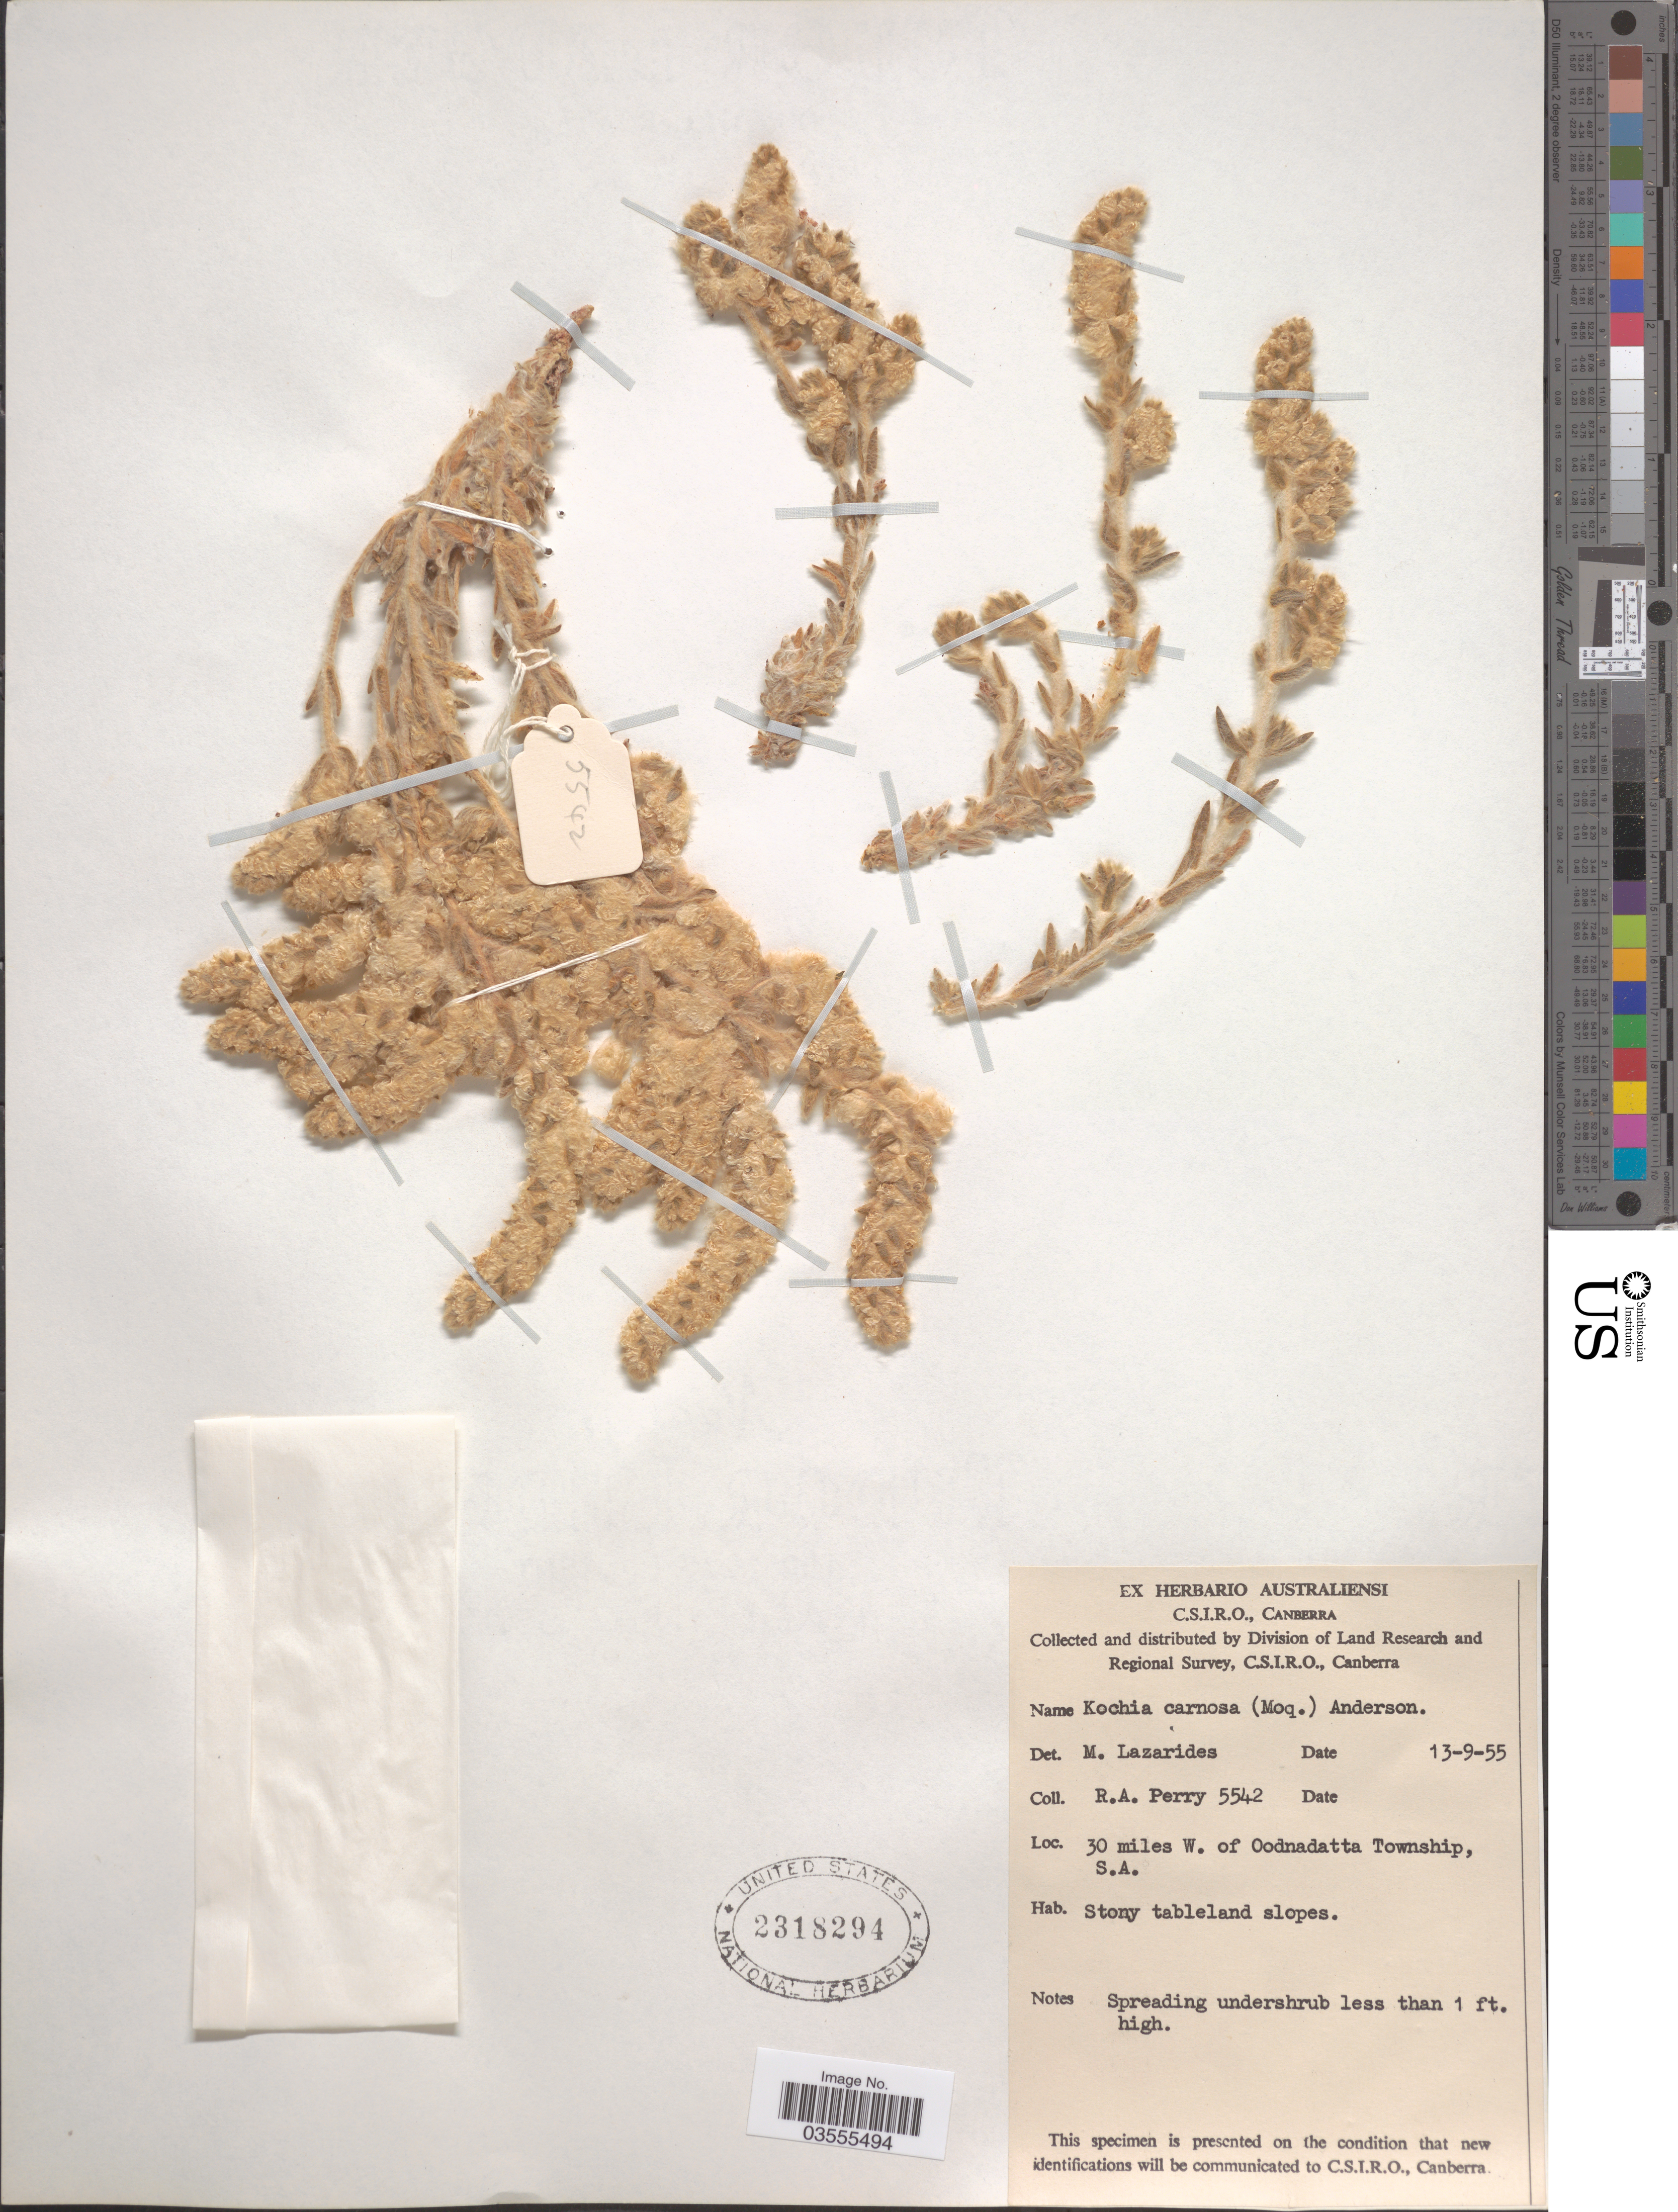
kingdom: Plantae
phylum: Tracheophyta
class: Magnoliopsida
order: Caryophyllales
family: Amaranthaceae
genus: Maireana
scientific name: Maireana carnosa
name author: (Moq.) Paul G. Wilson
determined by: Wilson, Paul G.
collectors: Perry, R. A.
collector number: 5542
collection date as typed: Transcribed d/m/y: 13/9/55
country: Australia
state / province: South Australia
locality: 30 miles W. of Oodnadatta Township.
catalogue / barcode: US 2318294